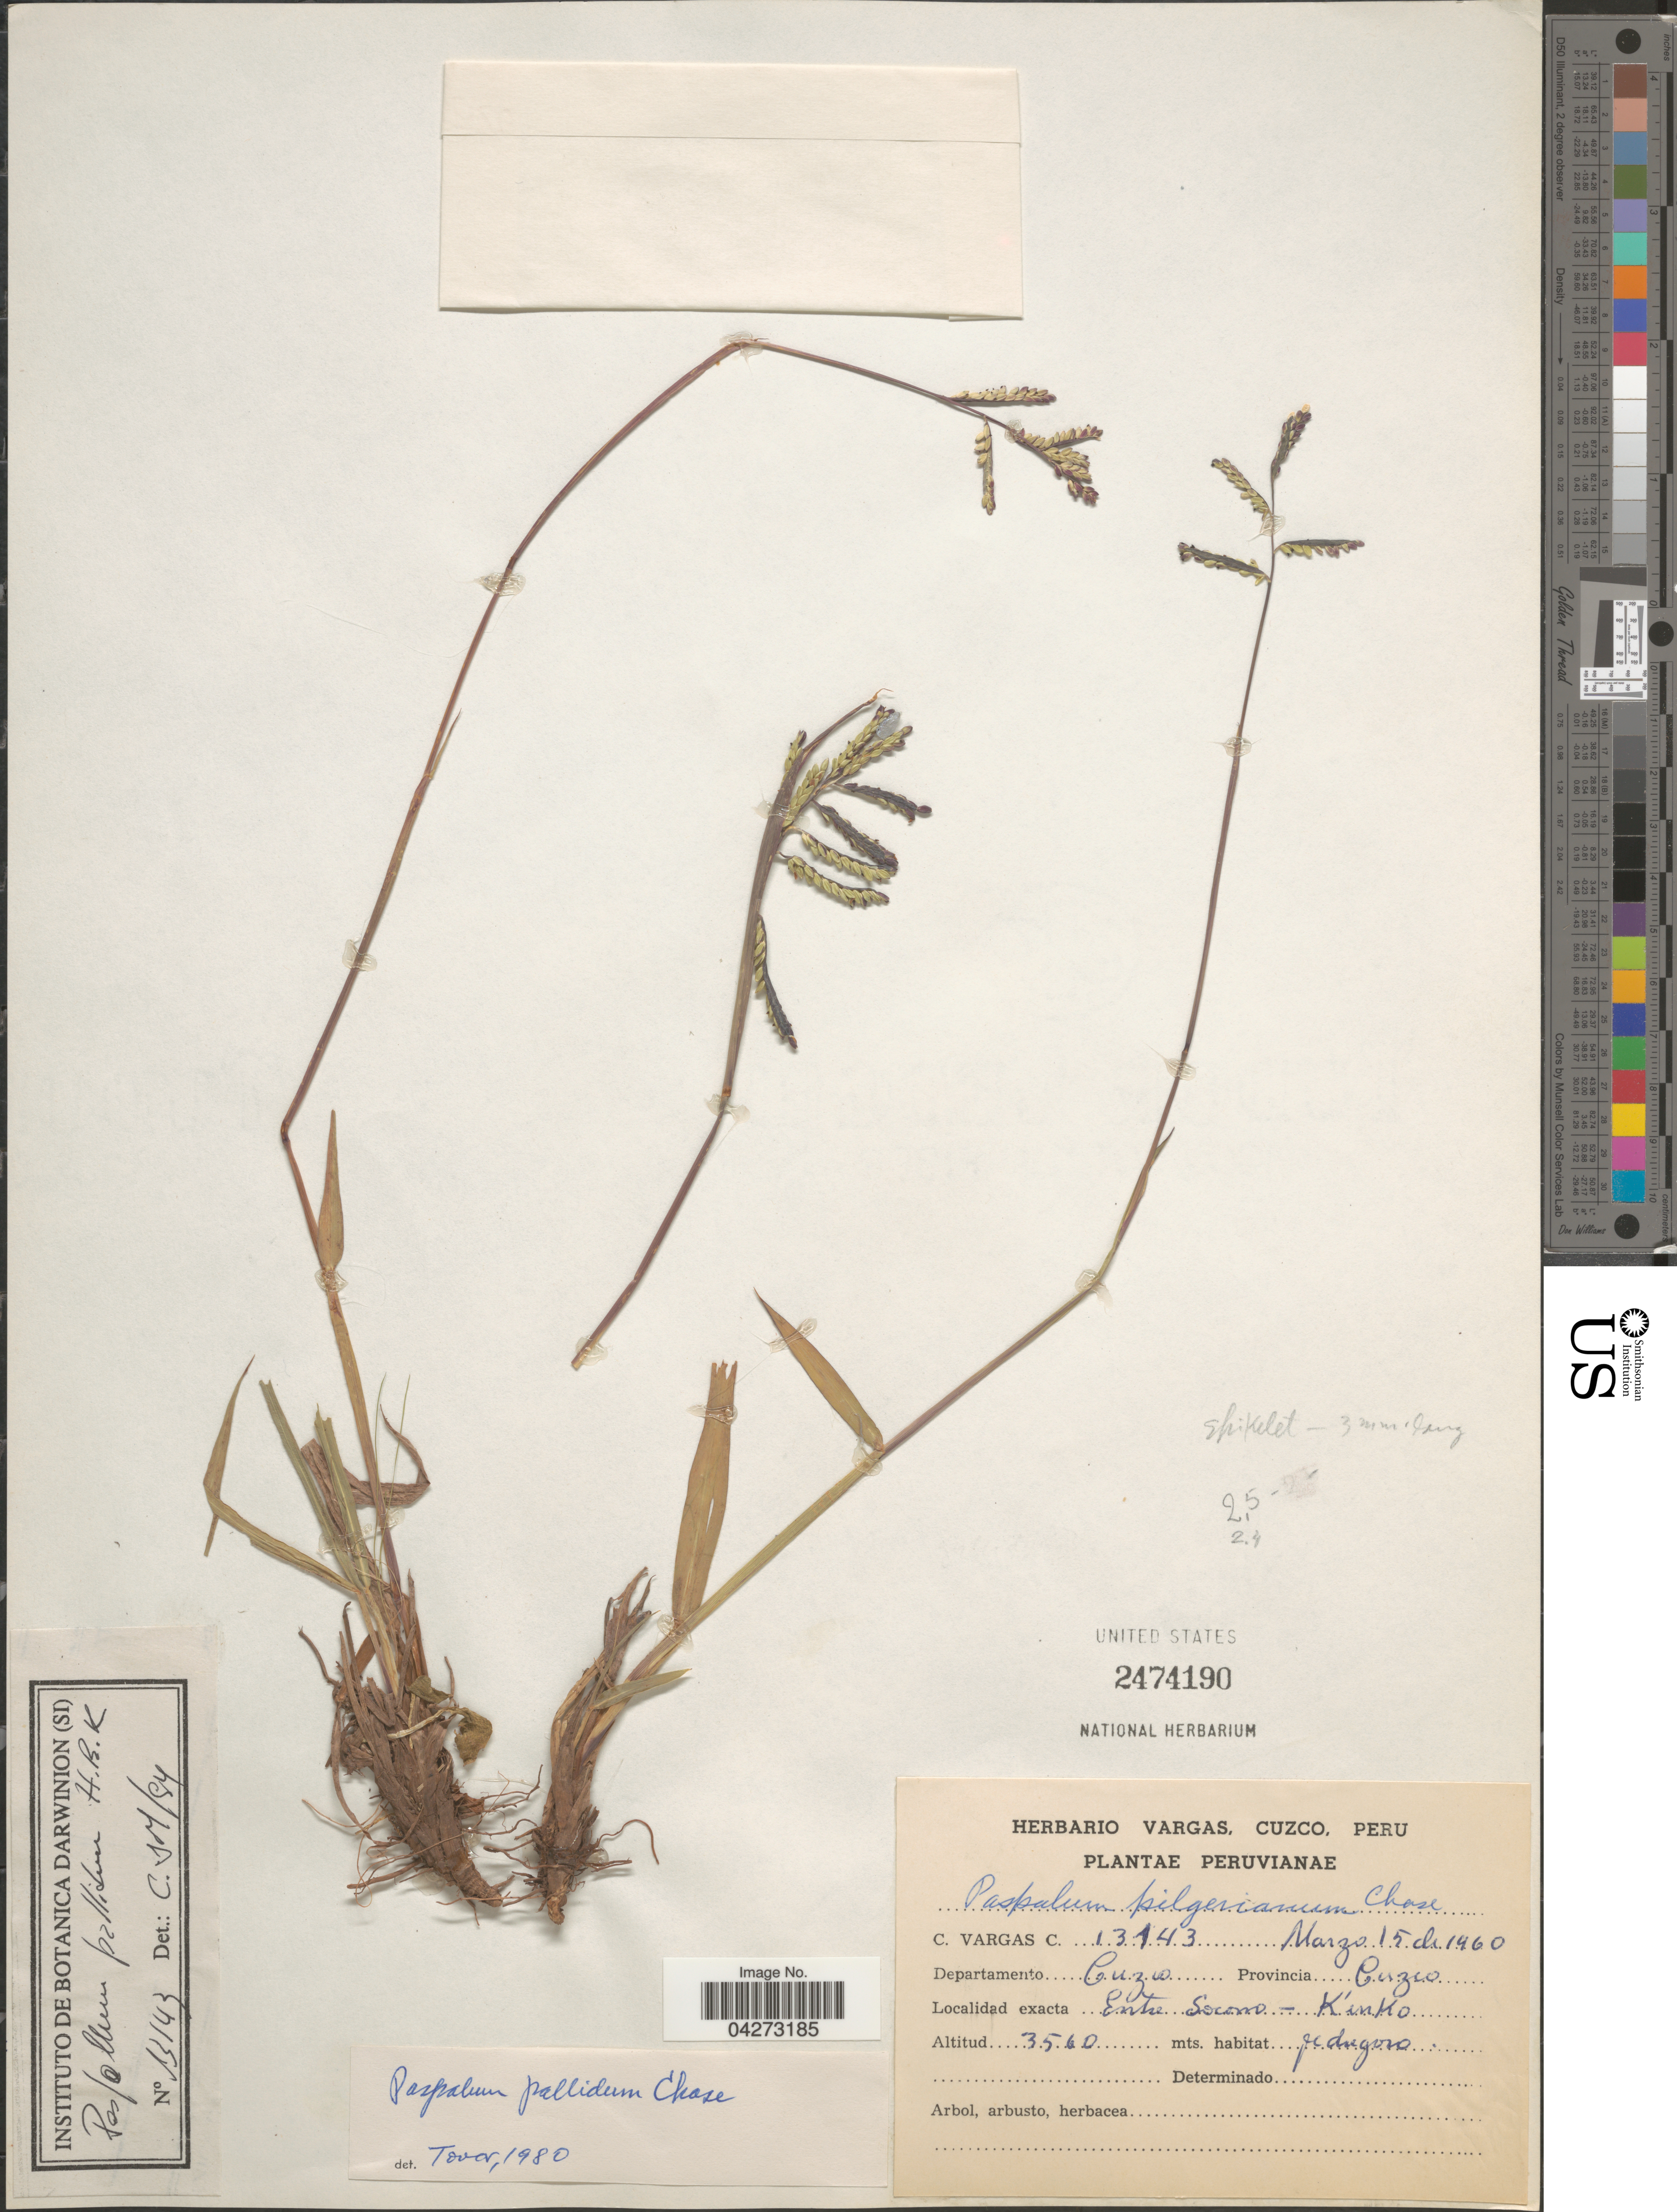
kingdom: Plantae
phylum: Tracheophyta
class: Liliopsida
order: Poales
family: Poaceae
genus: Paspalum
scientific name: Paspalum pallidum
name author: Kunth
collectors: C. Vargas Calderón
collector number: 13143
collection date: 1960-03-15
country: Peru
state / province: Cusco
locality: Departamento Cuzco. Provincia Cuzco. Entre Socorro - Kinko.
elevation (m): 3560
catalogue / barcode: US 2474190